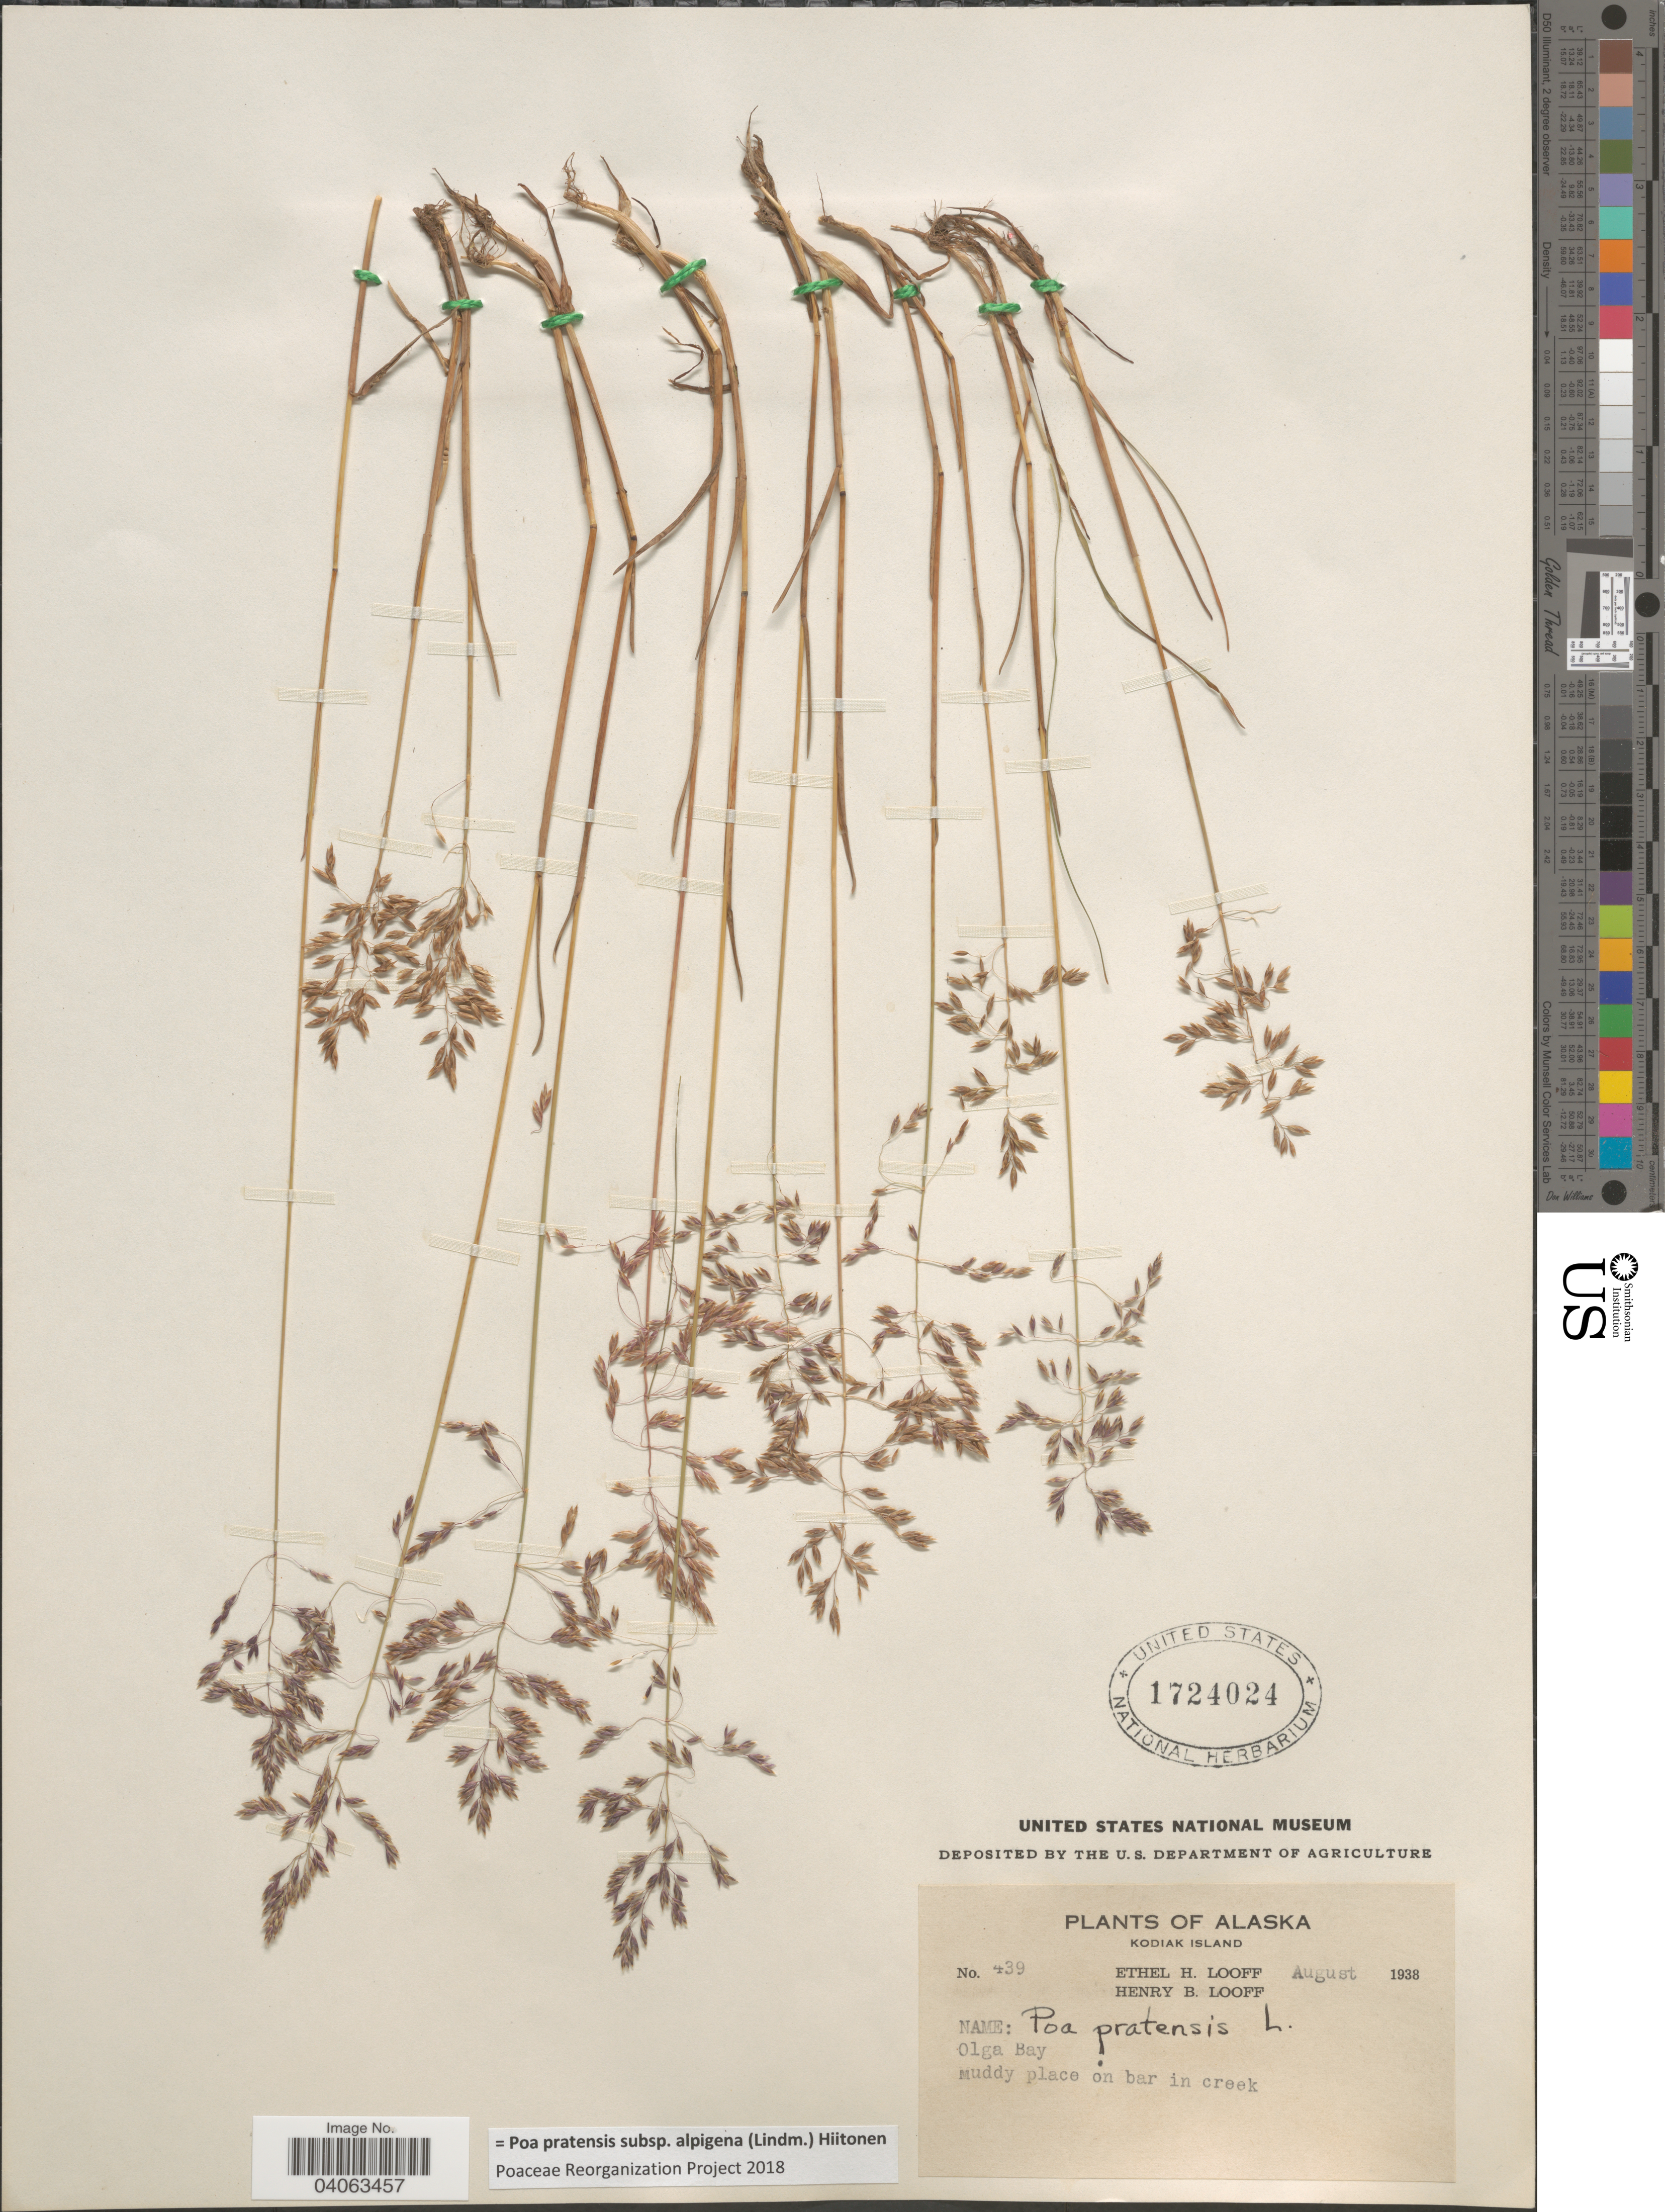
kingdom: Plantae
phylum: Tracheophyta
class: Liliopsida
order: Poales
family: Poaceae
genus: Poa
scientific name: Poa pratensis subsp. alpigena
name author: (Lindm.) Hiitonen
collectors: E. Looff & H. Looff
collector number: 439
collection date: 1938-08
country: United States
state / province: Alaska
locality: Kodiak Island. Olga Bay.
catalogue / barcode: US 1724024